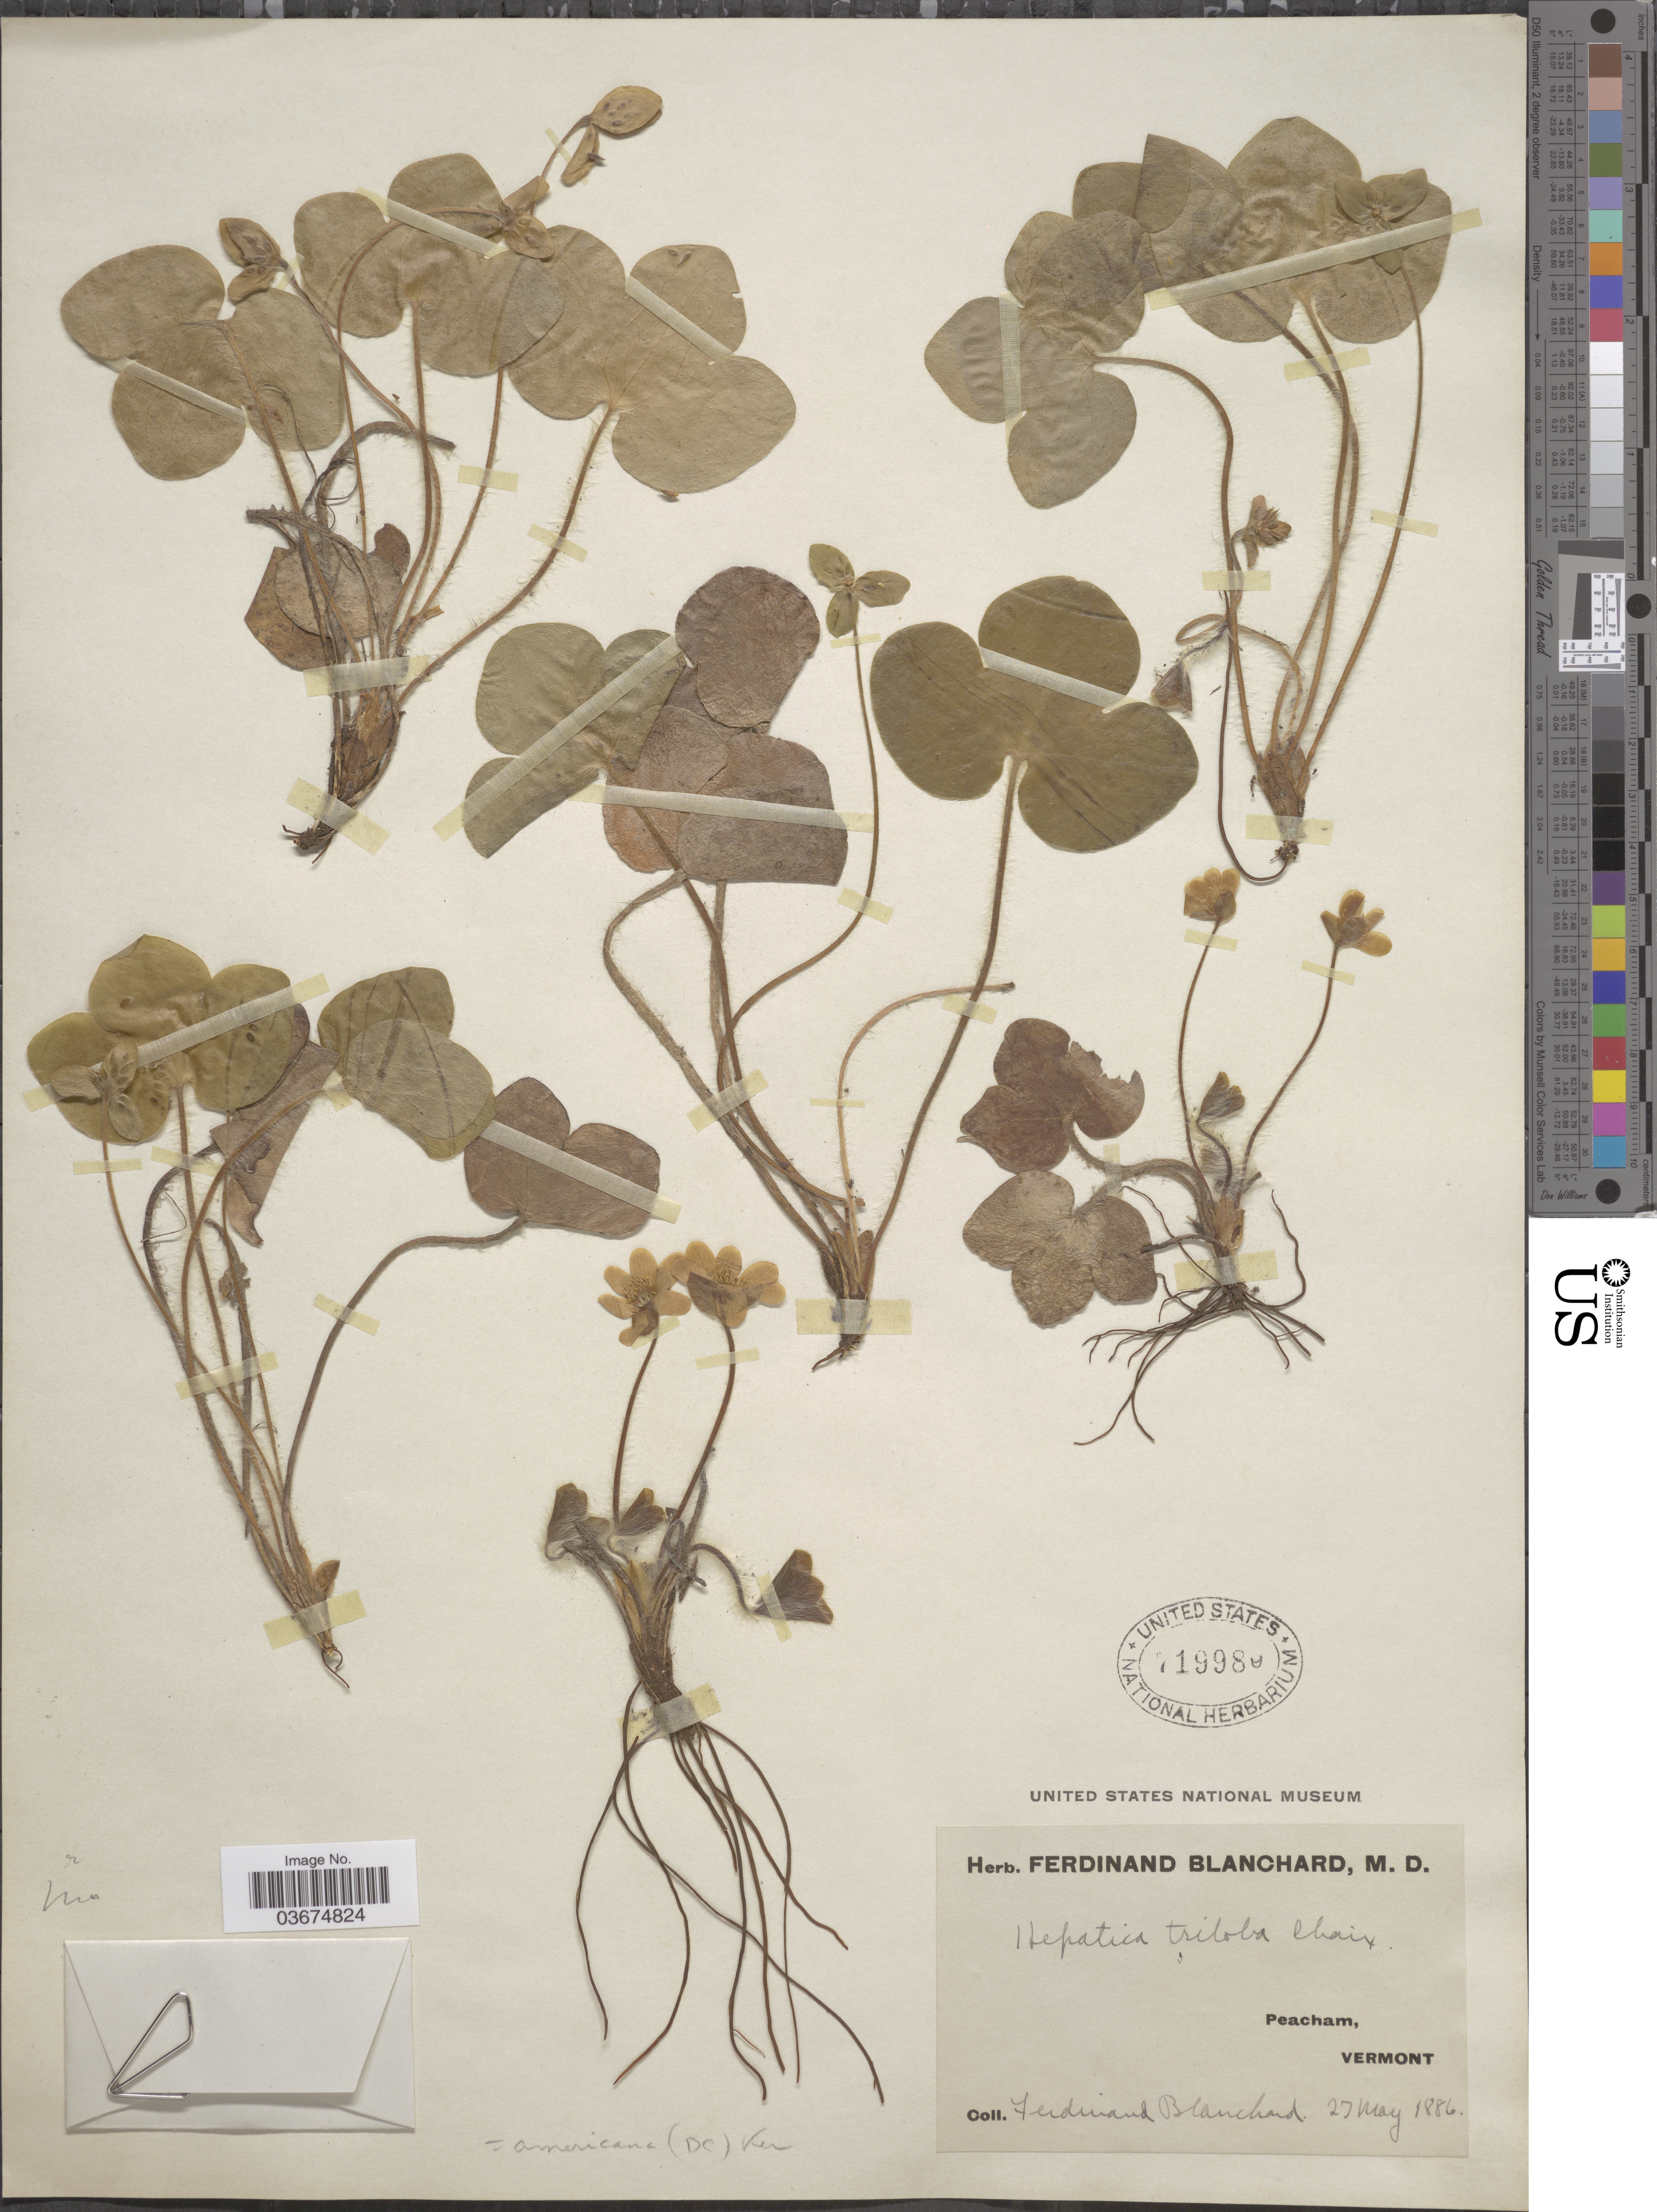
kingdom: Plantae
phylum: Tracheophyta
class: Magnoliopsida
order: Ranunculales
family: Ranunculaceae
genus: Hepatica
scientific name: Hepatica americana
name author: (DC.) Ker Gawl.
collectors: F. Blanchard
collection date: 1886-05-27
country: United States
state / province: Vermont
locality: Peacham.